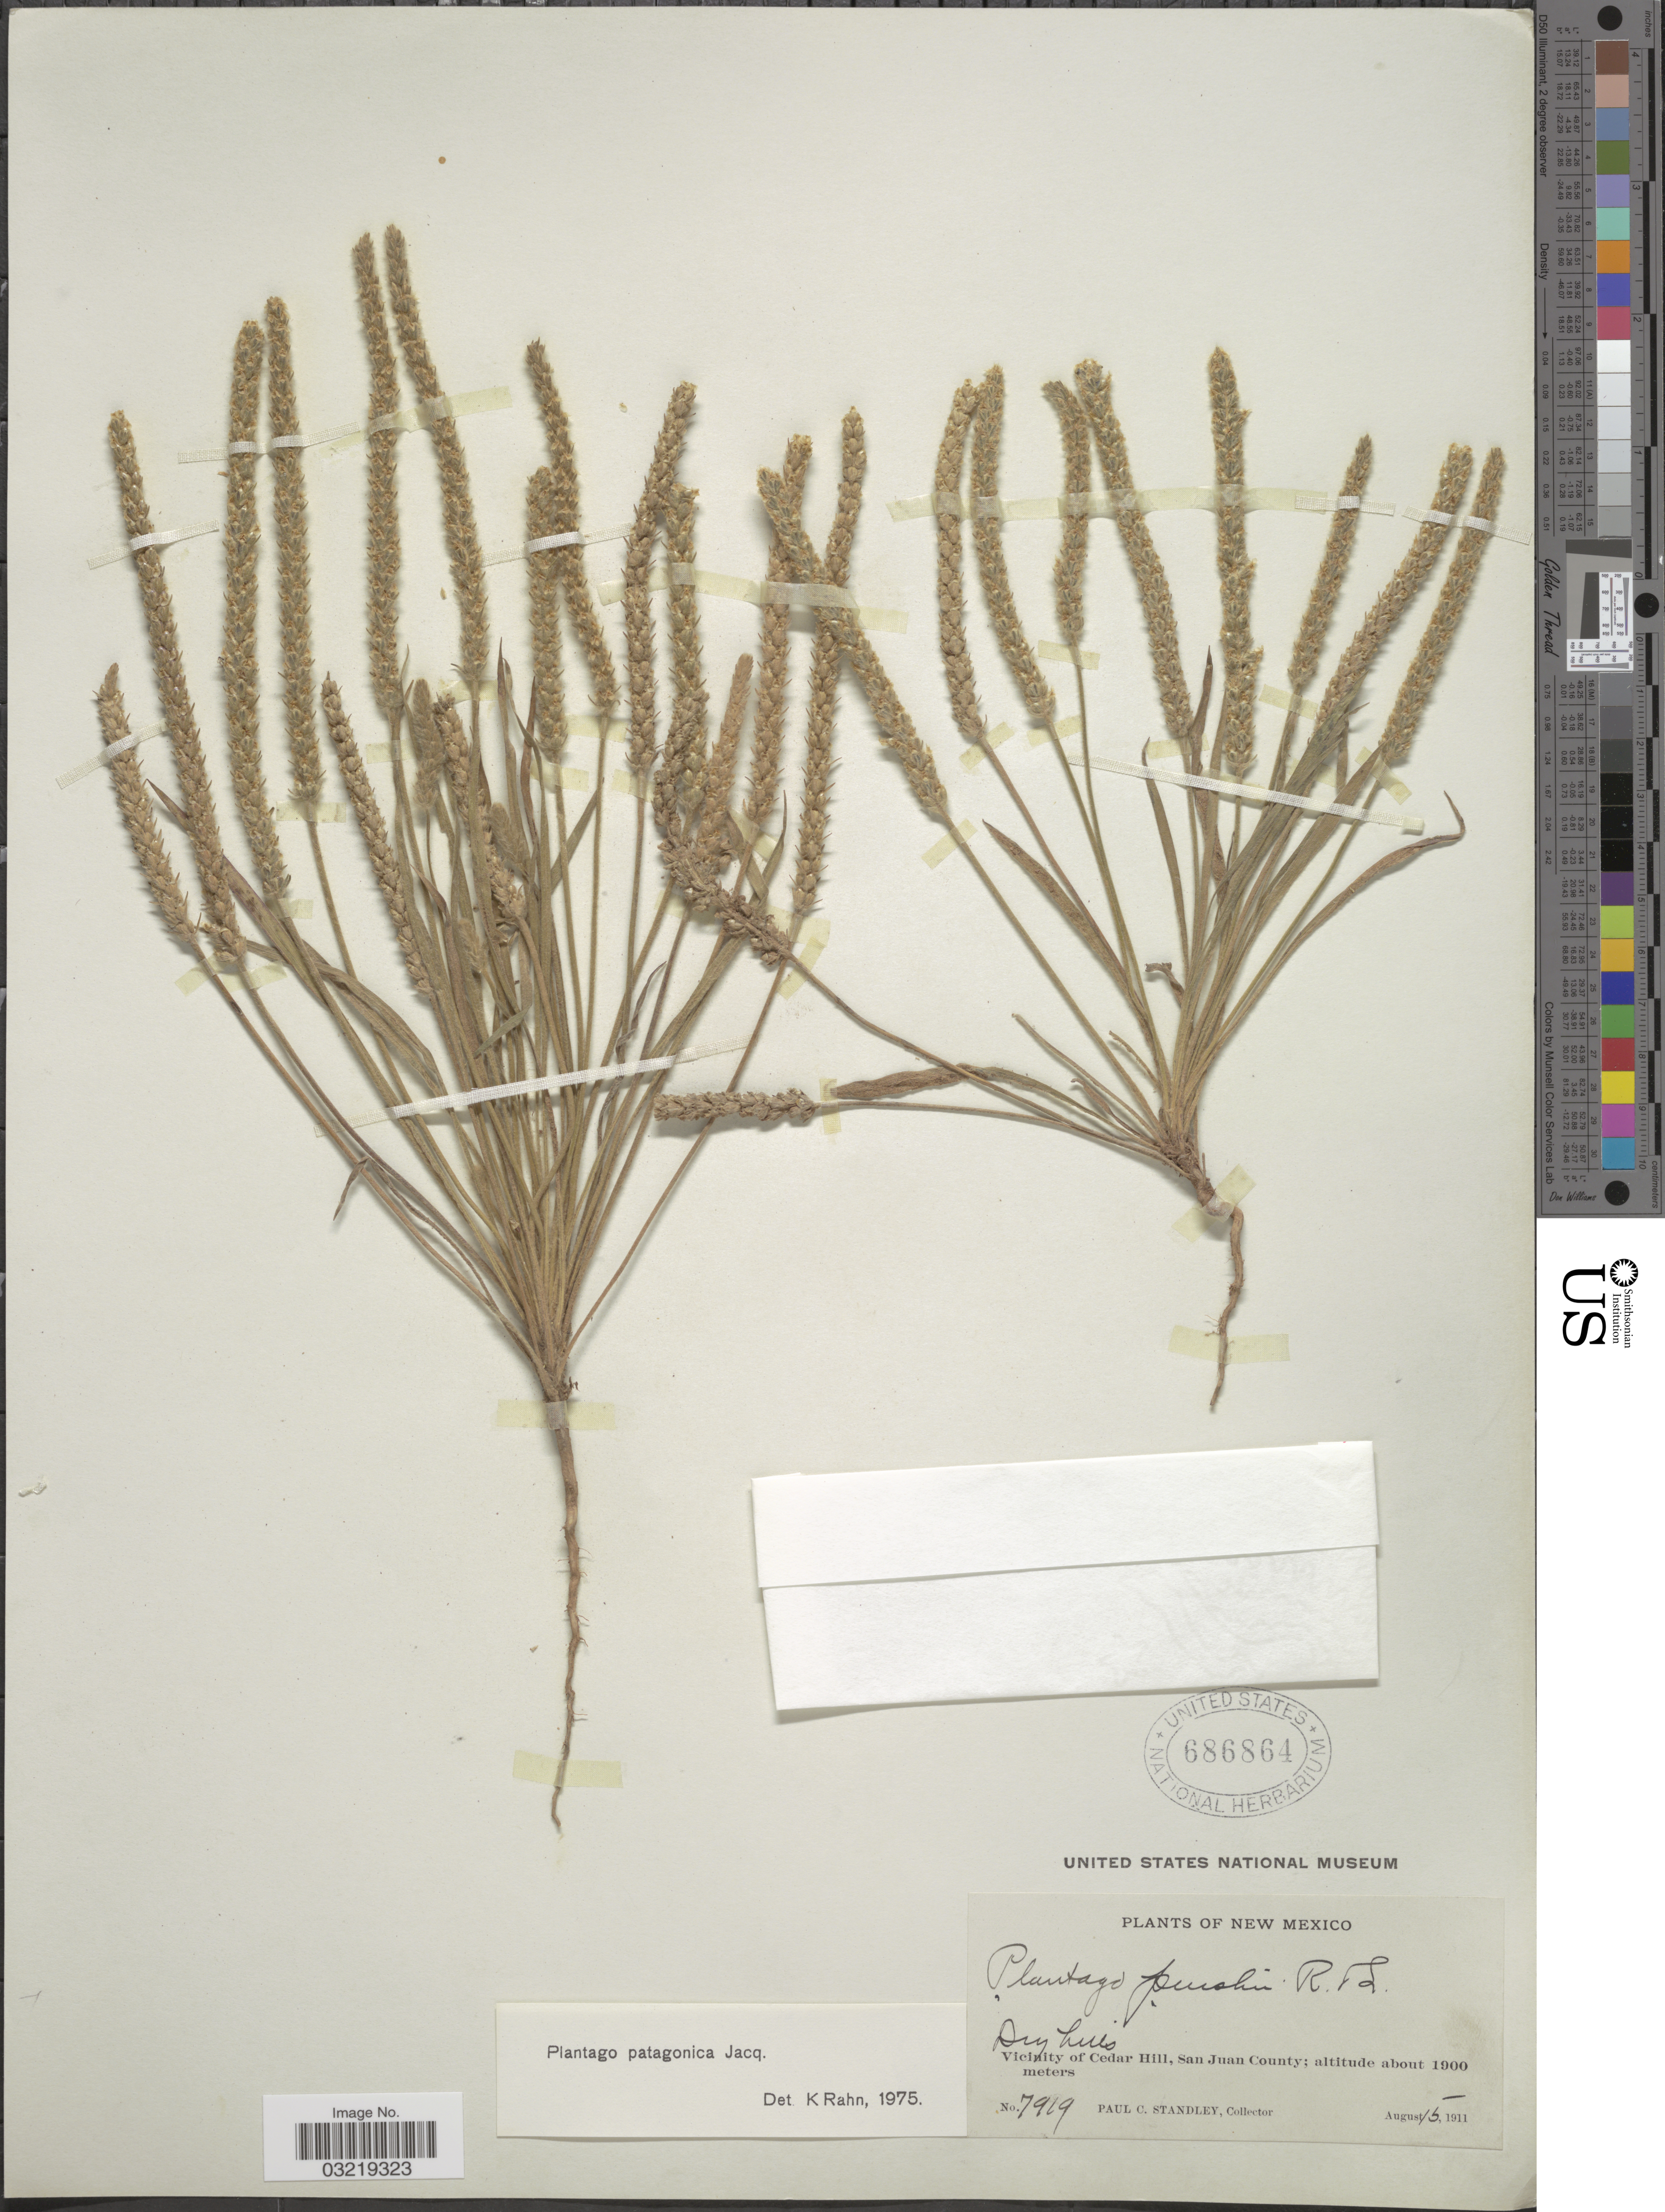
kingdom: Plantae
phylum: Tracheophyta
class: Magnoliopsida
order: Lamiales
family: Plantaginaceae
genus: Plantago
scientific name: Plantago patagonica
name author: Jacq.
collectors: P. C. Standley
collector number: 7919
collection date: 1911-08-15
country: United States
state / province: New Mexico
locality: Vicinity of Cedar Hill, San Juan County.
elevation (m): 1900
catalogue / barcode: US 686864